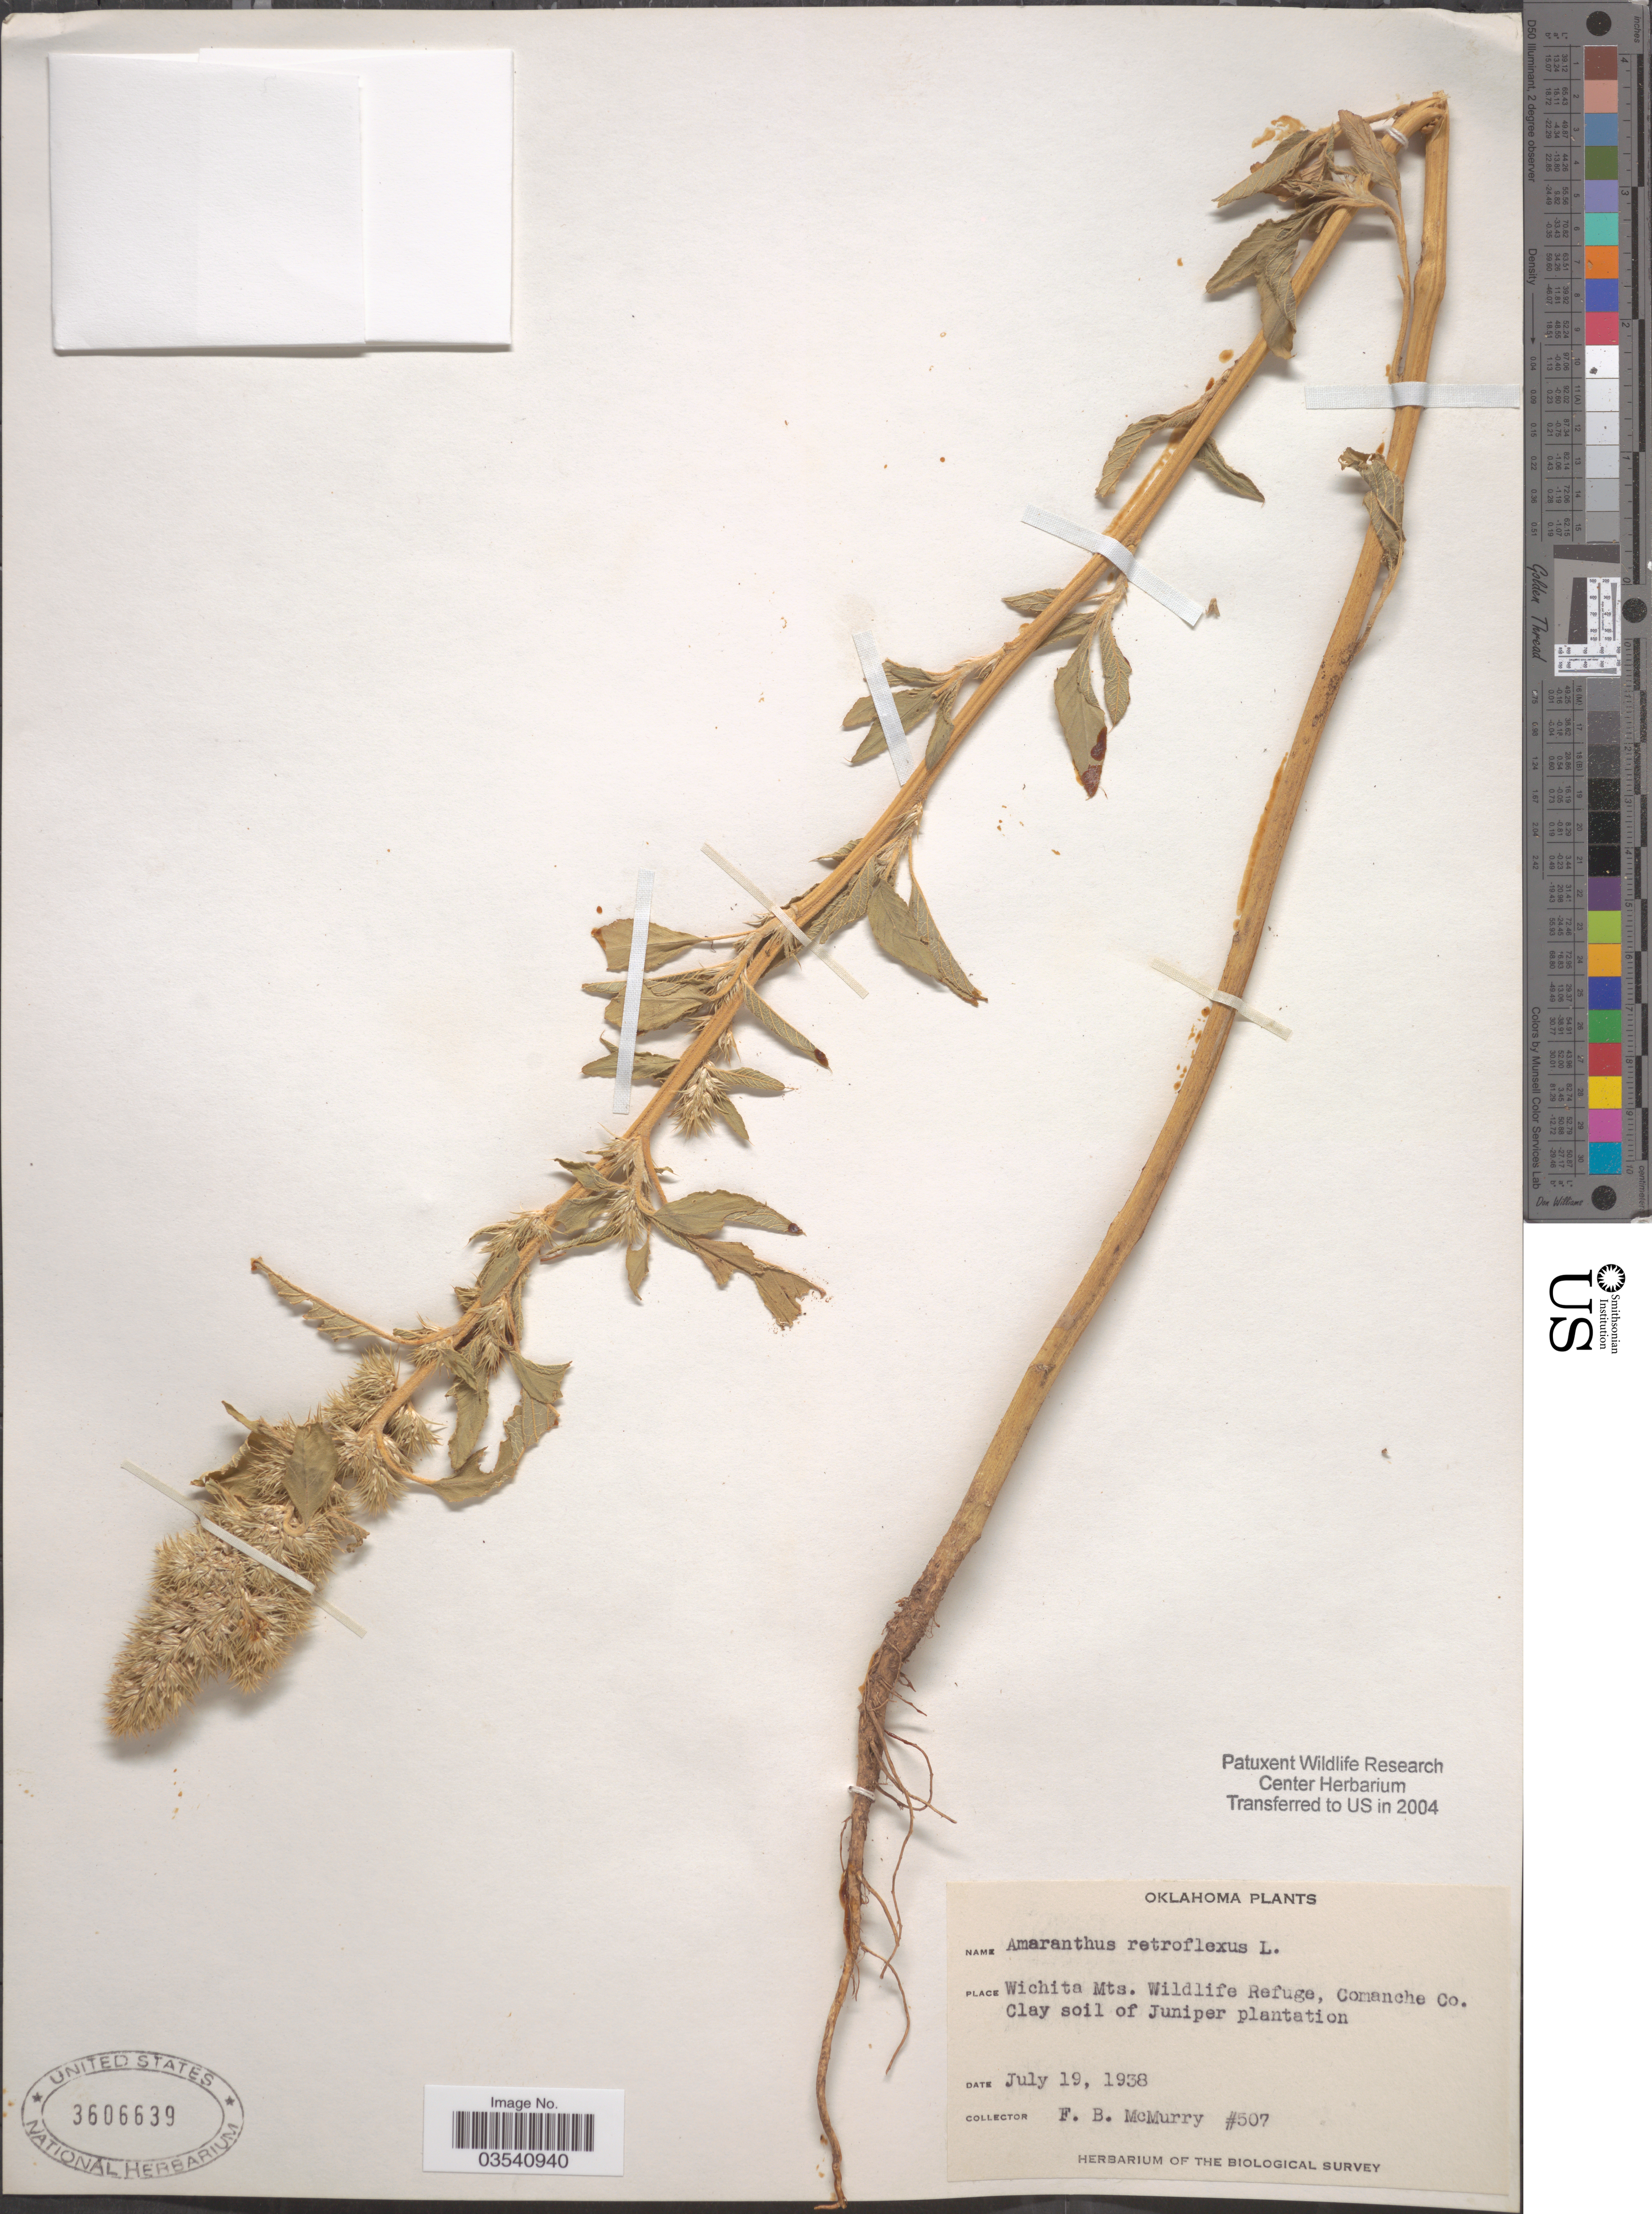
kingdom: Plantae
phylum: Tracheophyta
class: Magnoliopsida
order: Caryophyllales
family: Amaranthaceae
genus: Amaranthus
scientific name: Amaranthus retroflexus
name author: L.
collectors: F. B. McMurry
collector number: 507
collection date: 1938-07-19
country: United States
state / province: Oklahoma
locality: Wichita Mts. Wildlife Refuge, Comanche Co.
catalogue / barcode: US 3606639